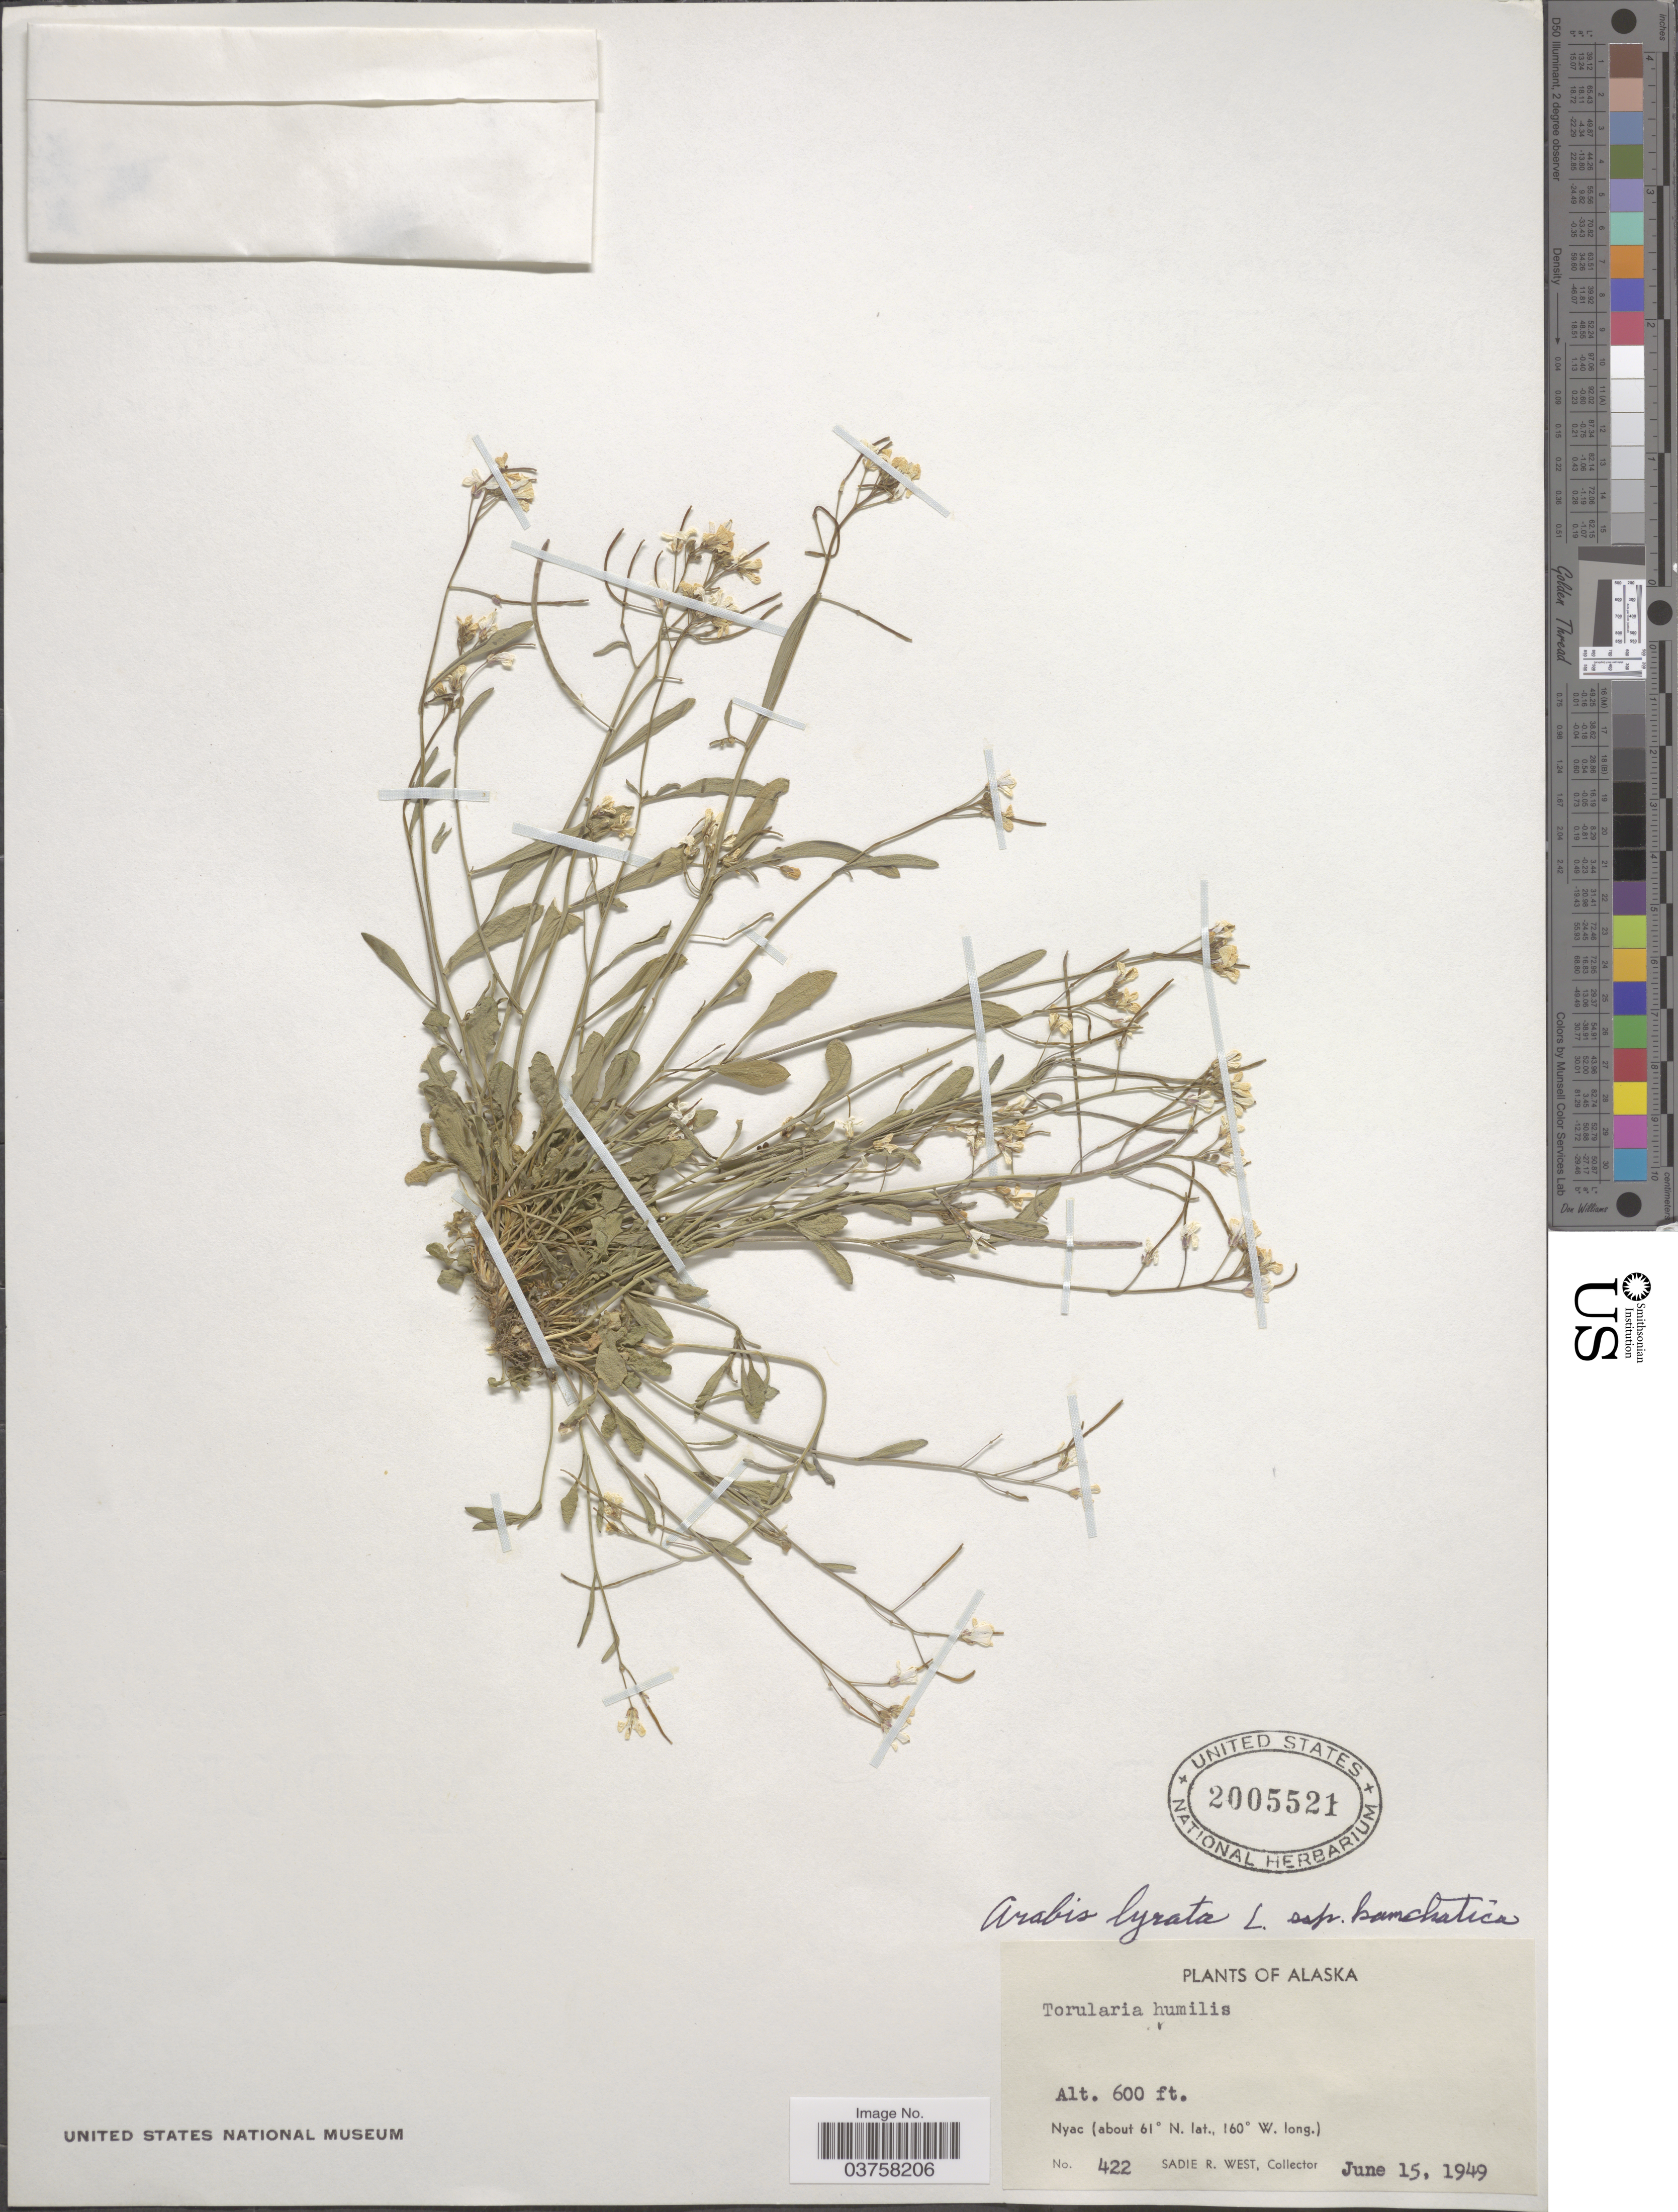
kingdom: Plantae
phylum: Tracheophyta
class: Magnoliopsida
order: Brassicales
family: Brassicaceae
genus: Arabis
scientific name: Arabis lyrata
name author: L.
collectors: S. R. West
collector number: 422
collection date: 1949-06-15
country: United States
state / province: Alaska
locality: Nyac.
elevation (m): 183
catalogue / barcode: US 2005521